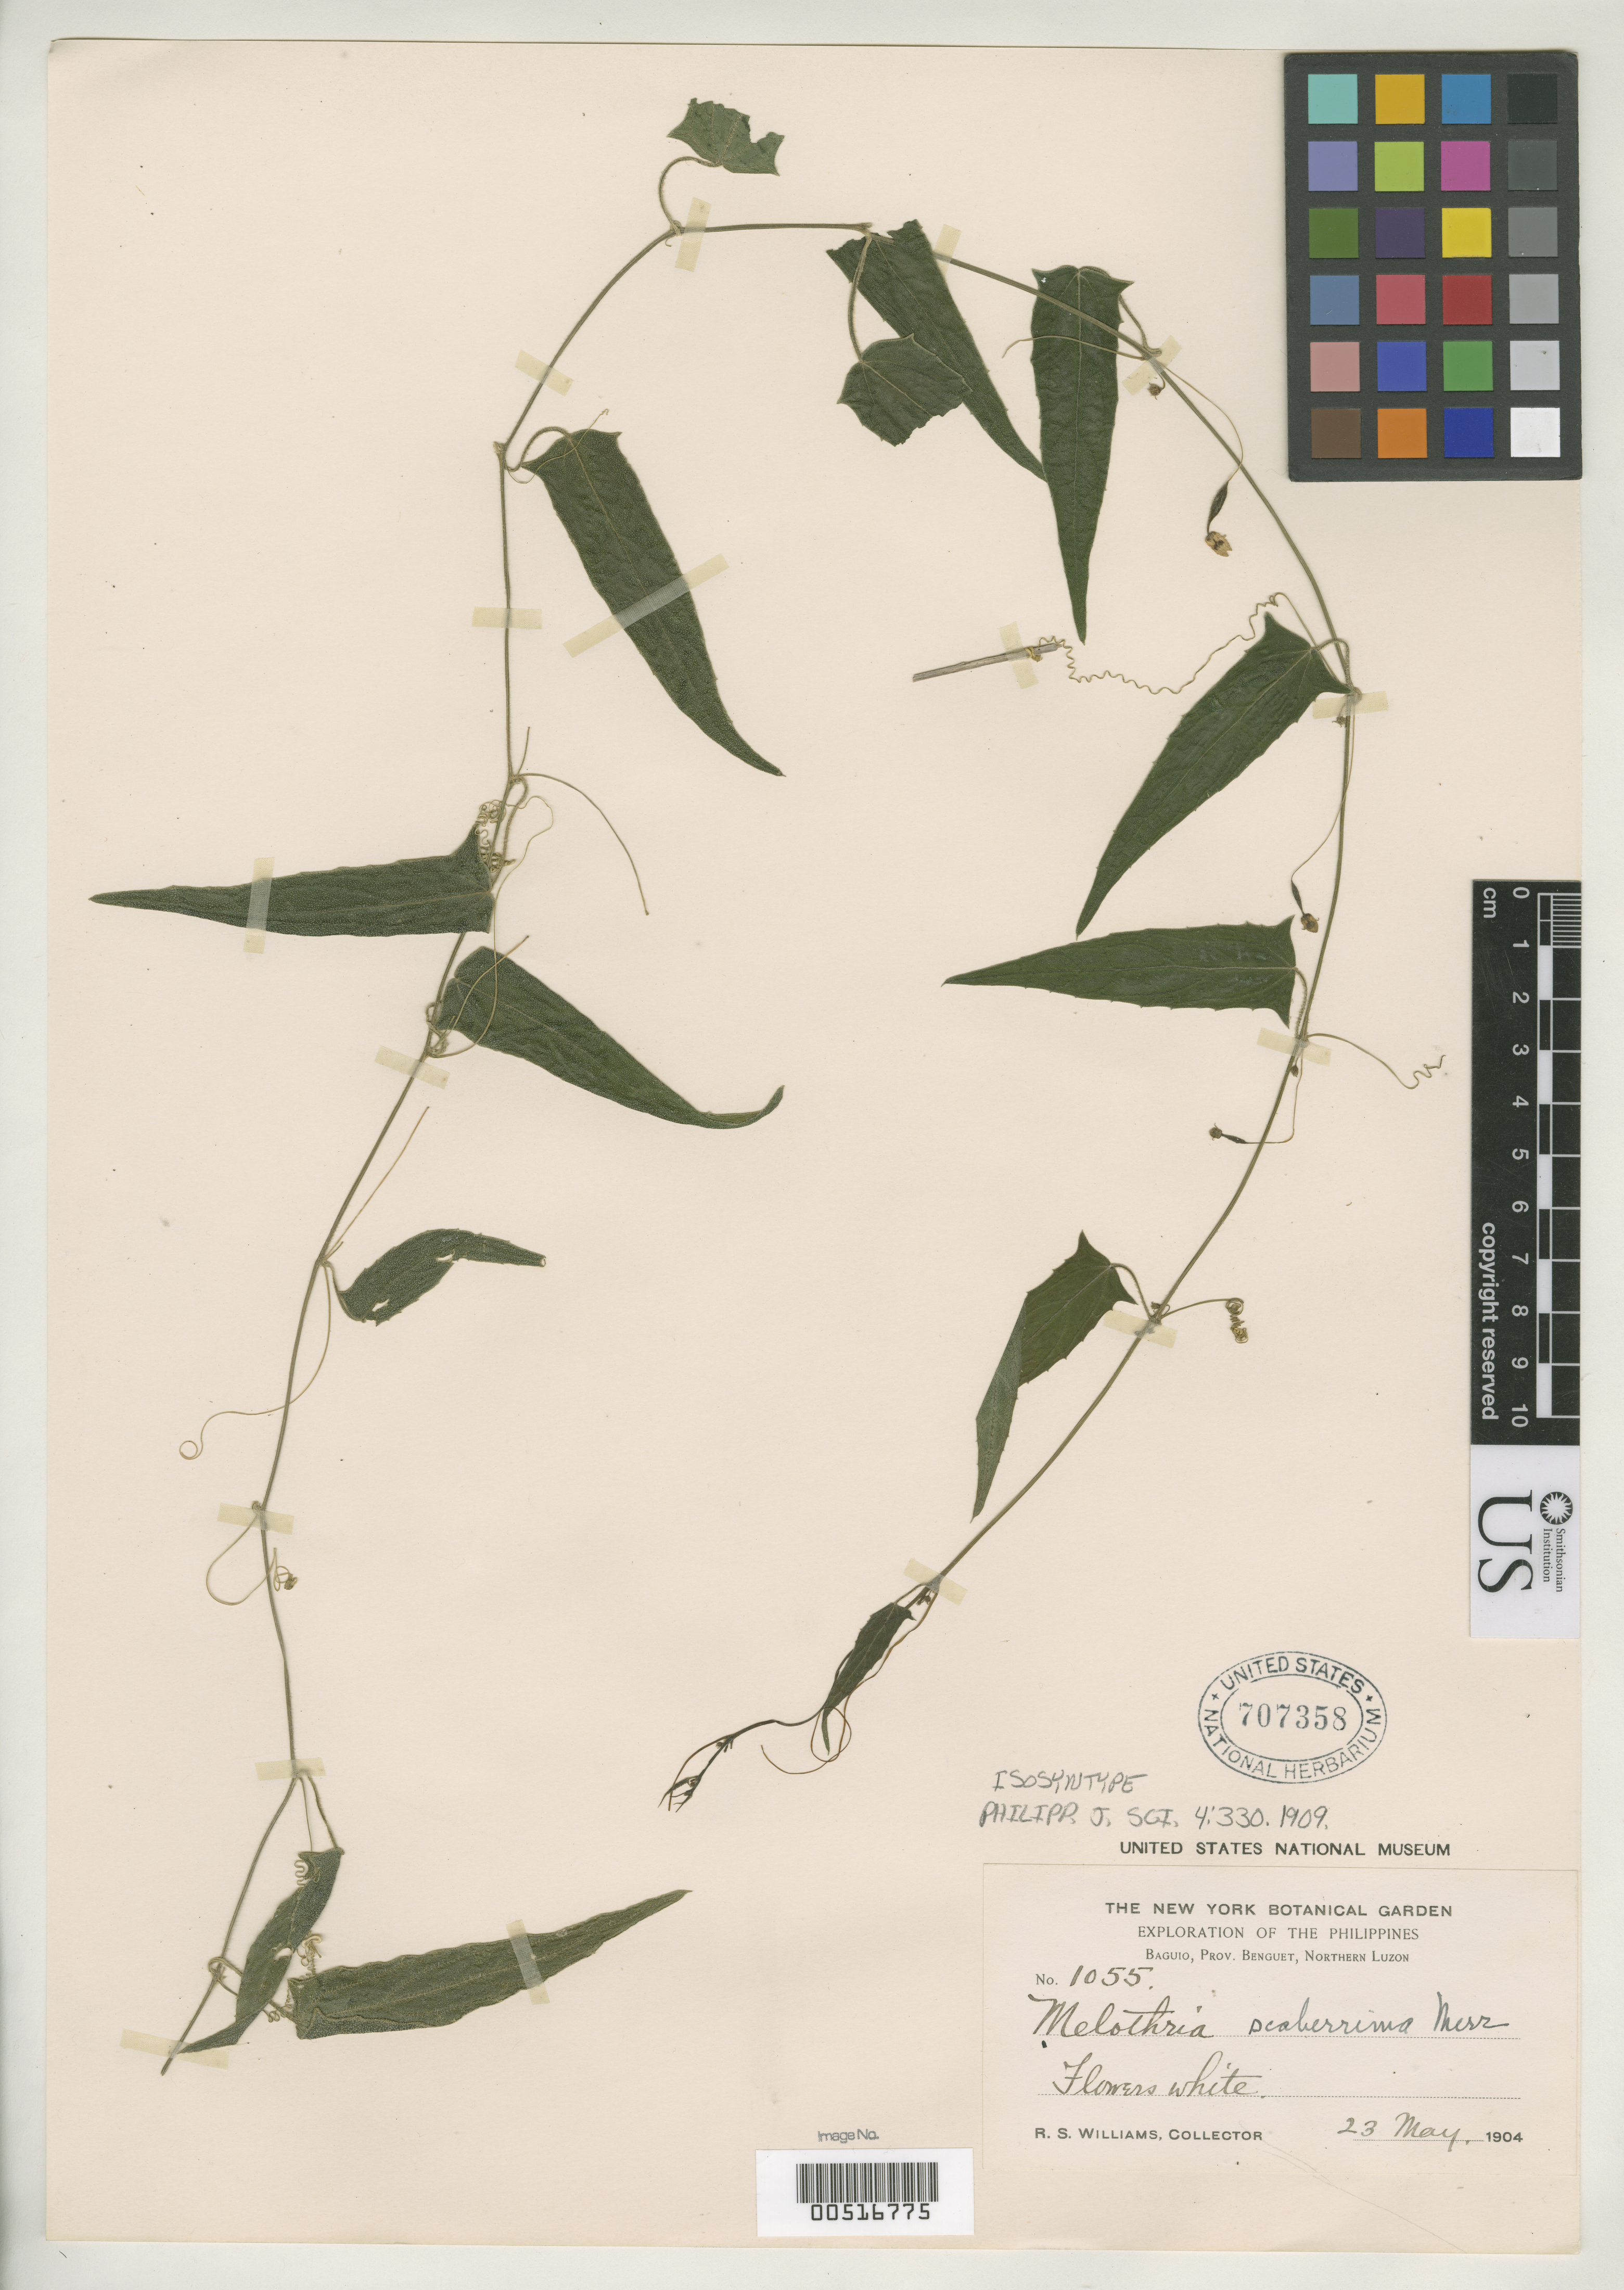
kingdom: Plantae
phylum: Tracheophyta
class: Magnoliopsida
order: Cucurbitales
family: Cucurbitaceae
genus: Melothria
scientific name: Melothria scaberrima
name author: Merr.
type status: Isosyntype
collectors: R. S. Williams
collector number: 1055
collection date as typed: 23 May 1904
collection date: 1904-05-23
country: Philippines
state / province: Cordillera (Administrative Region)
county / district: Benguet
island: Luzon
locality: Baguio.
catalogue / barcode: US 707358